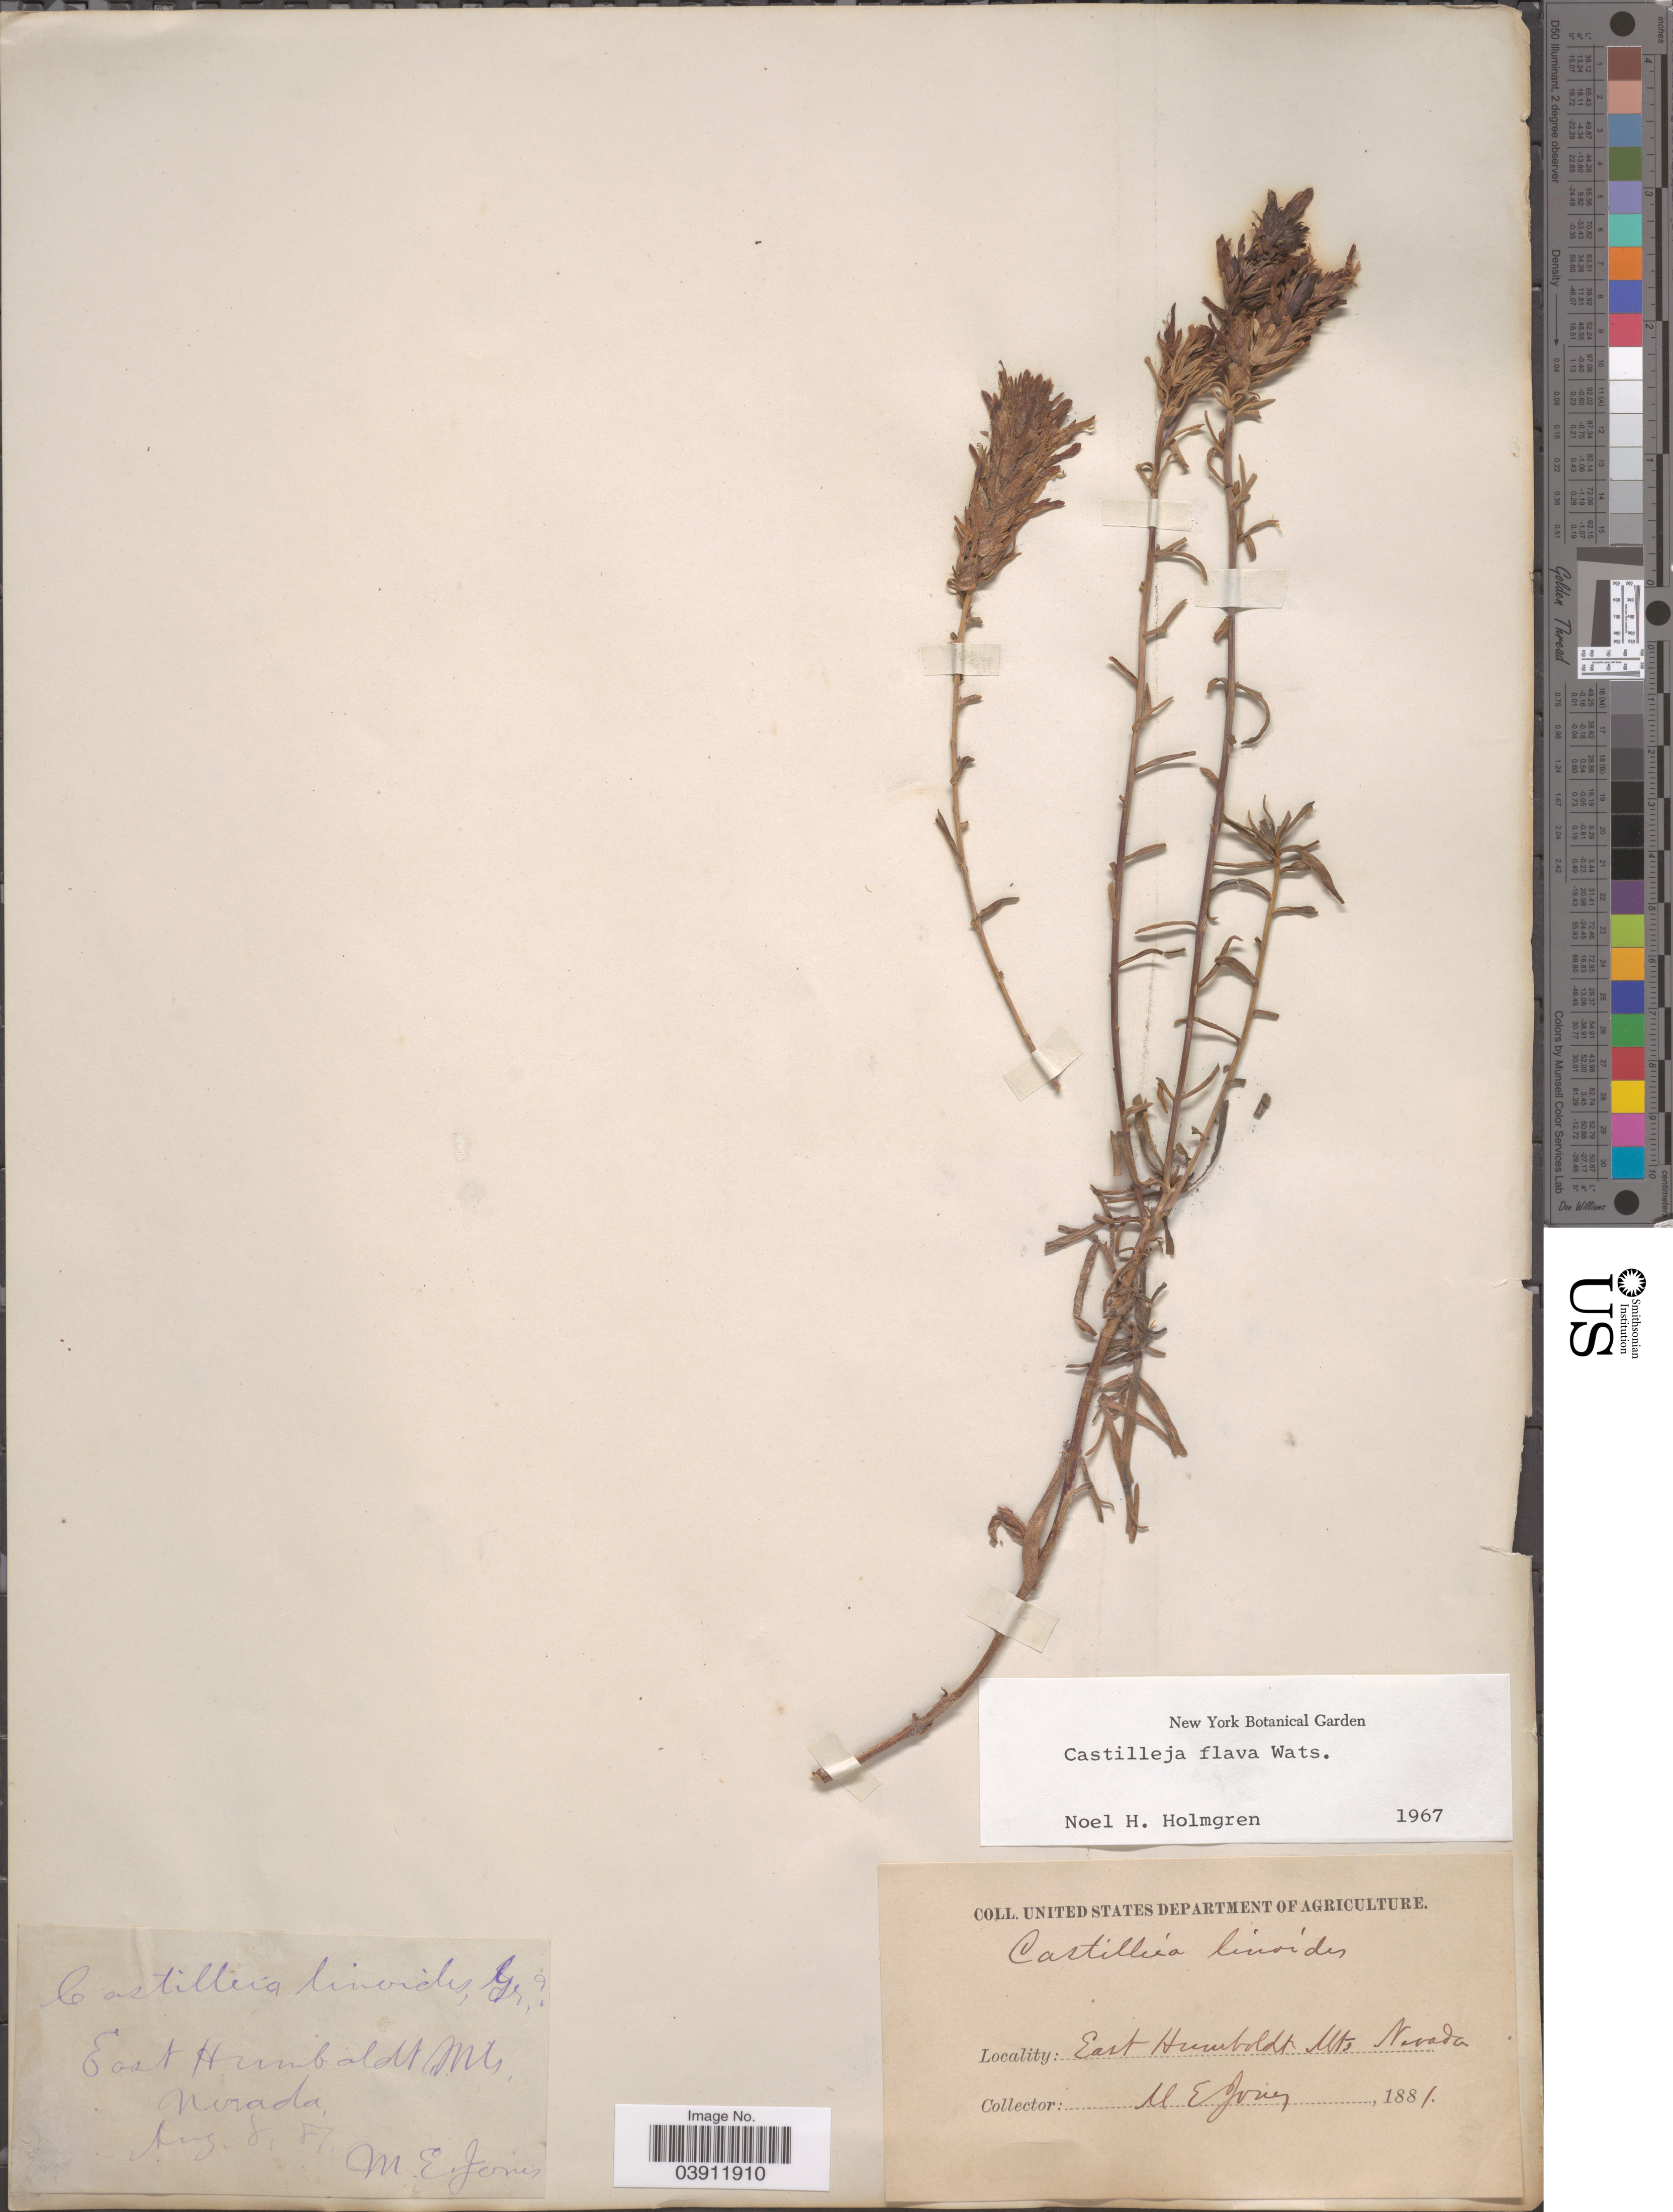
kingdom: Plantae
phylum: Tracheophyta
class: Magnoliopsida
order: Lamiales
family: Orobanchaceae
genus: Castilleja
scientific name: Castilleja flava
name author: S. Watson in C. King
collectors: M. E. Jones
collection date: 1881-08-08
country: United States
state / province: Nevada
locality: East Humboldt Mts.